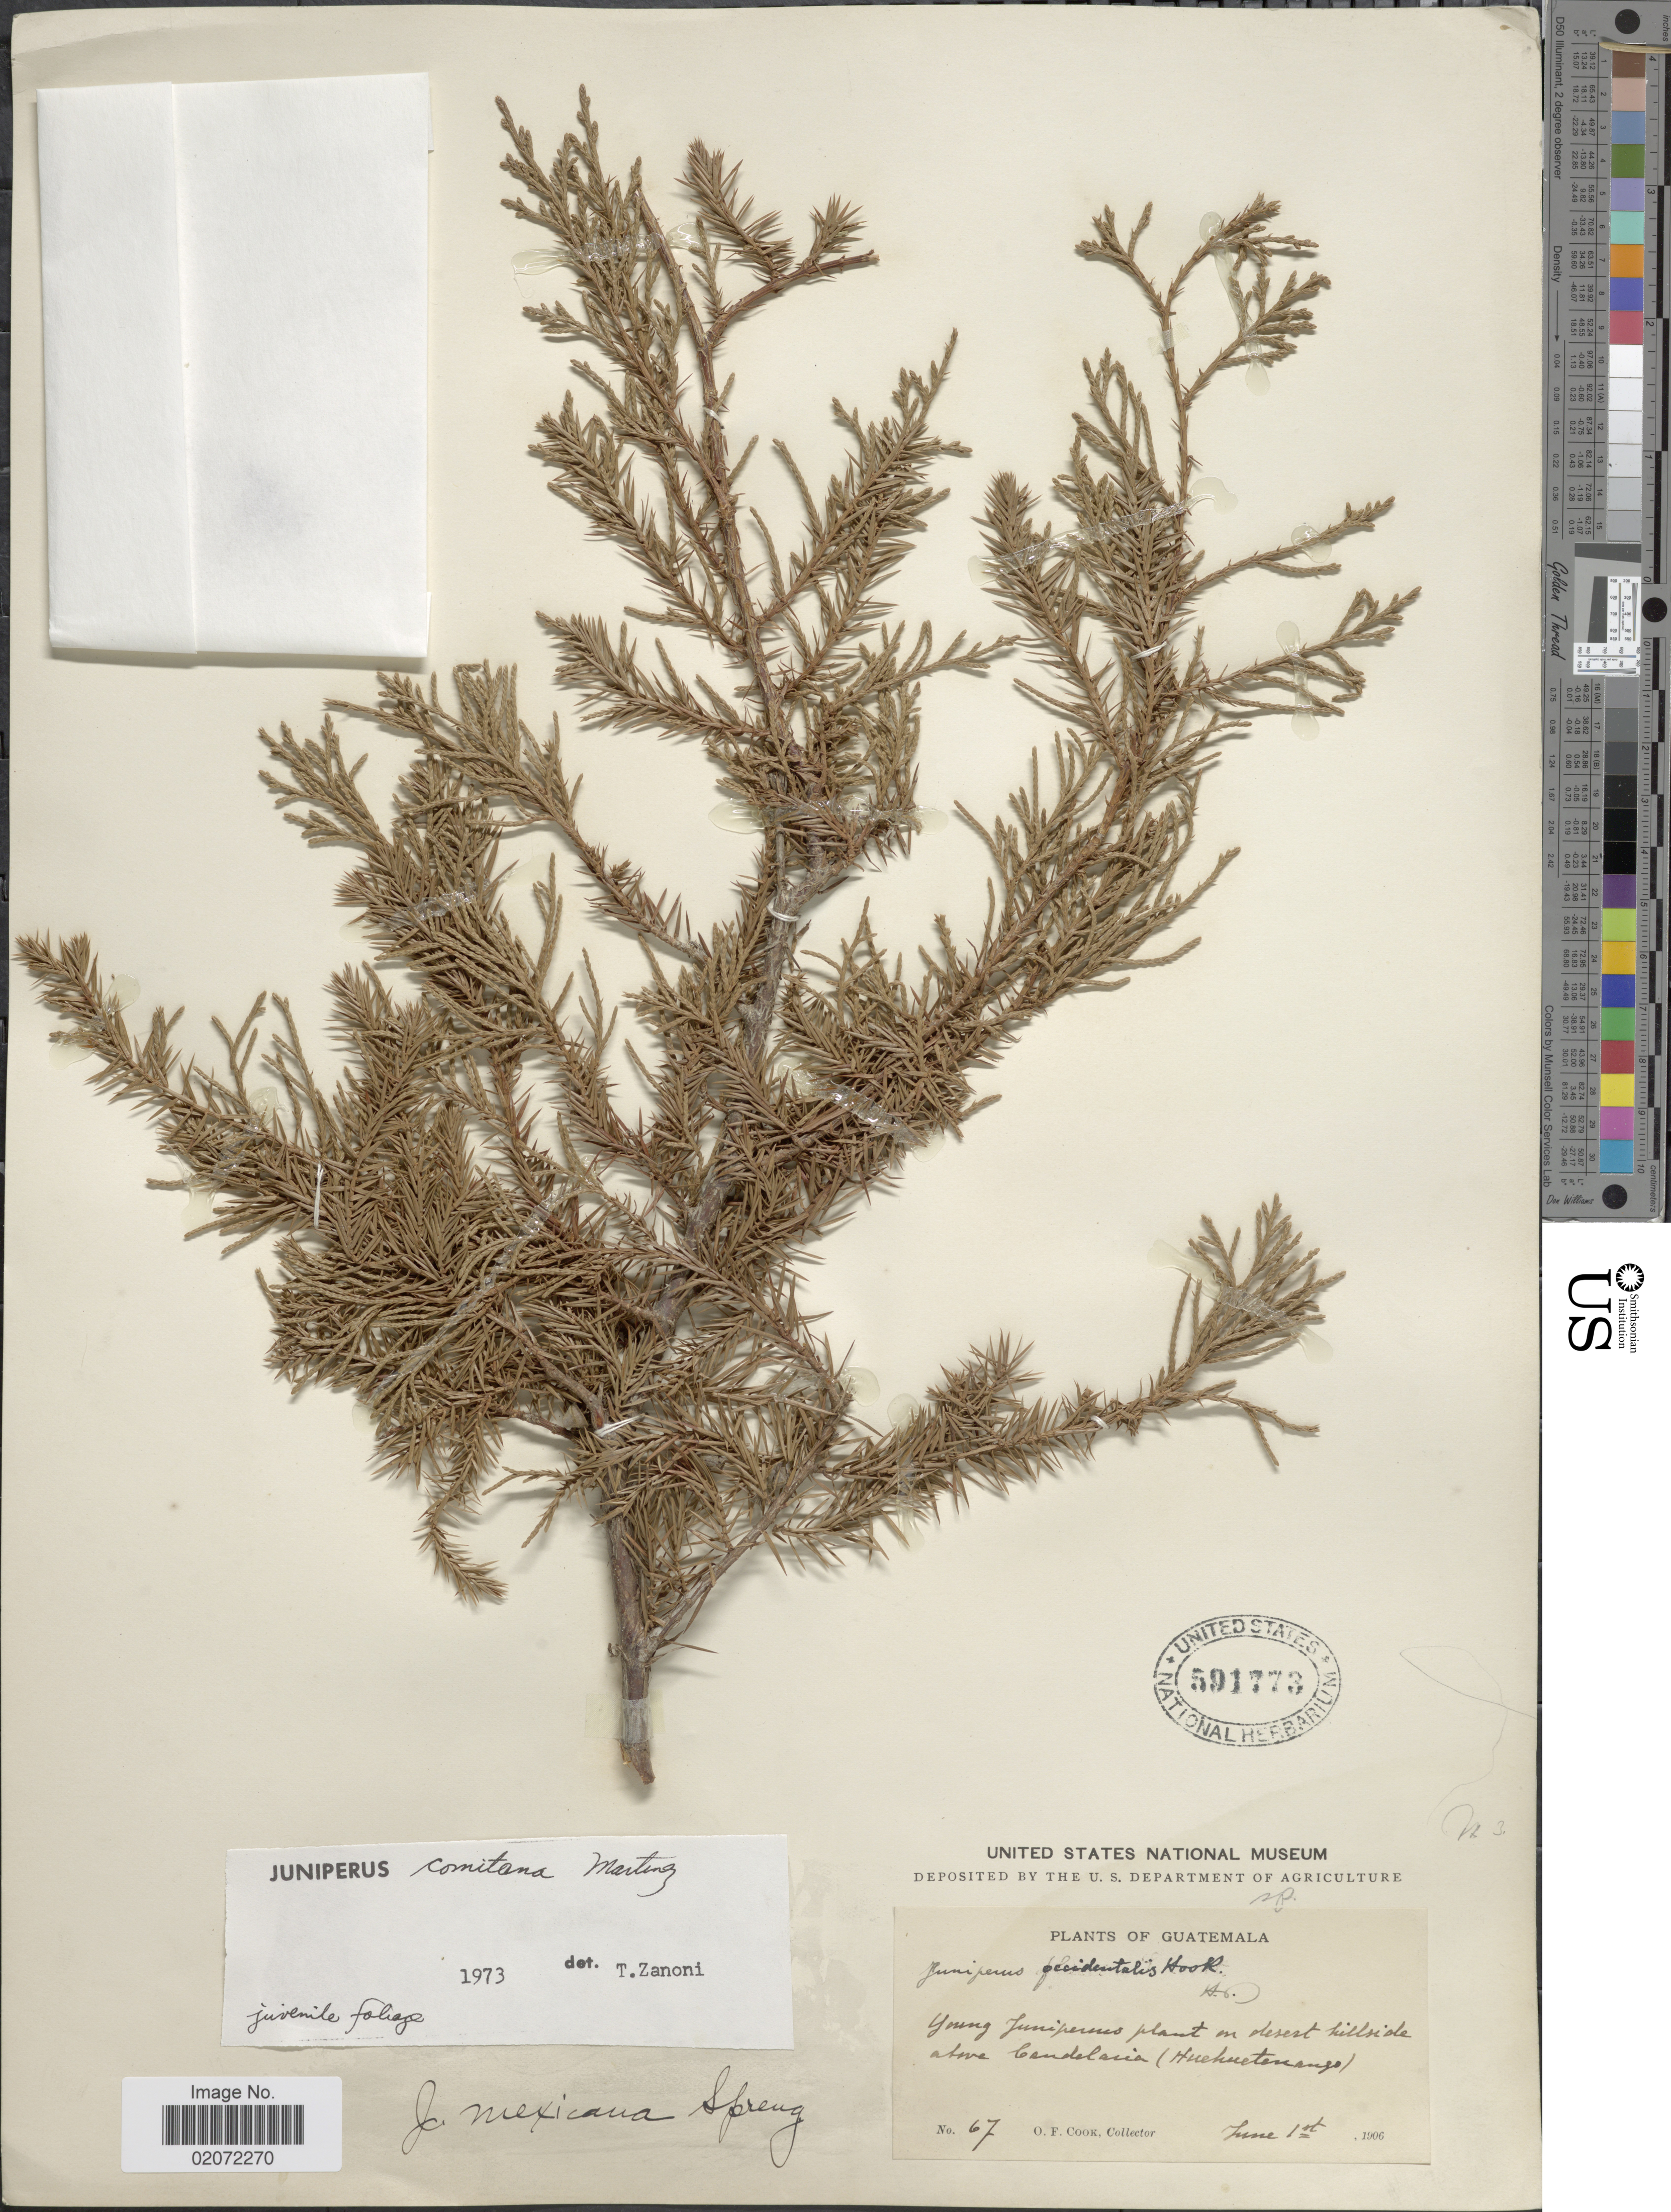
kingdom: Plantae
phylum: Tracheophyta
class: Pinopsida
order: Pinales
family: Cupressaceae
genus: Juniperus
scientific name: Juniperus comitana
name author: Martínez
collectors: O. F. Cook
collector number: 67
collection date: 1906-06-01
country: Guatemala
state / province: Huehuetenango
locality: Younf Junipernus plant on desert hillside above Candelaria (Huehuetenango).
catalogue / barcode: US 591773